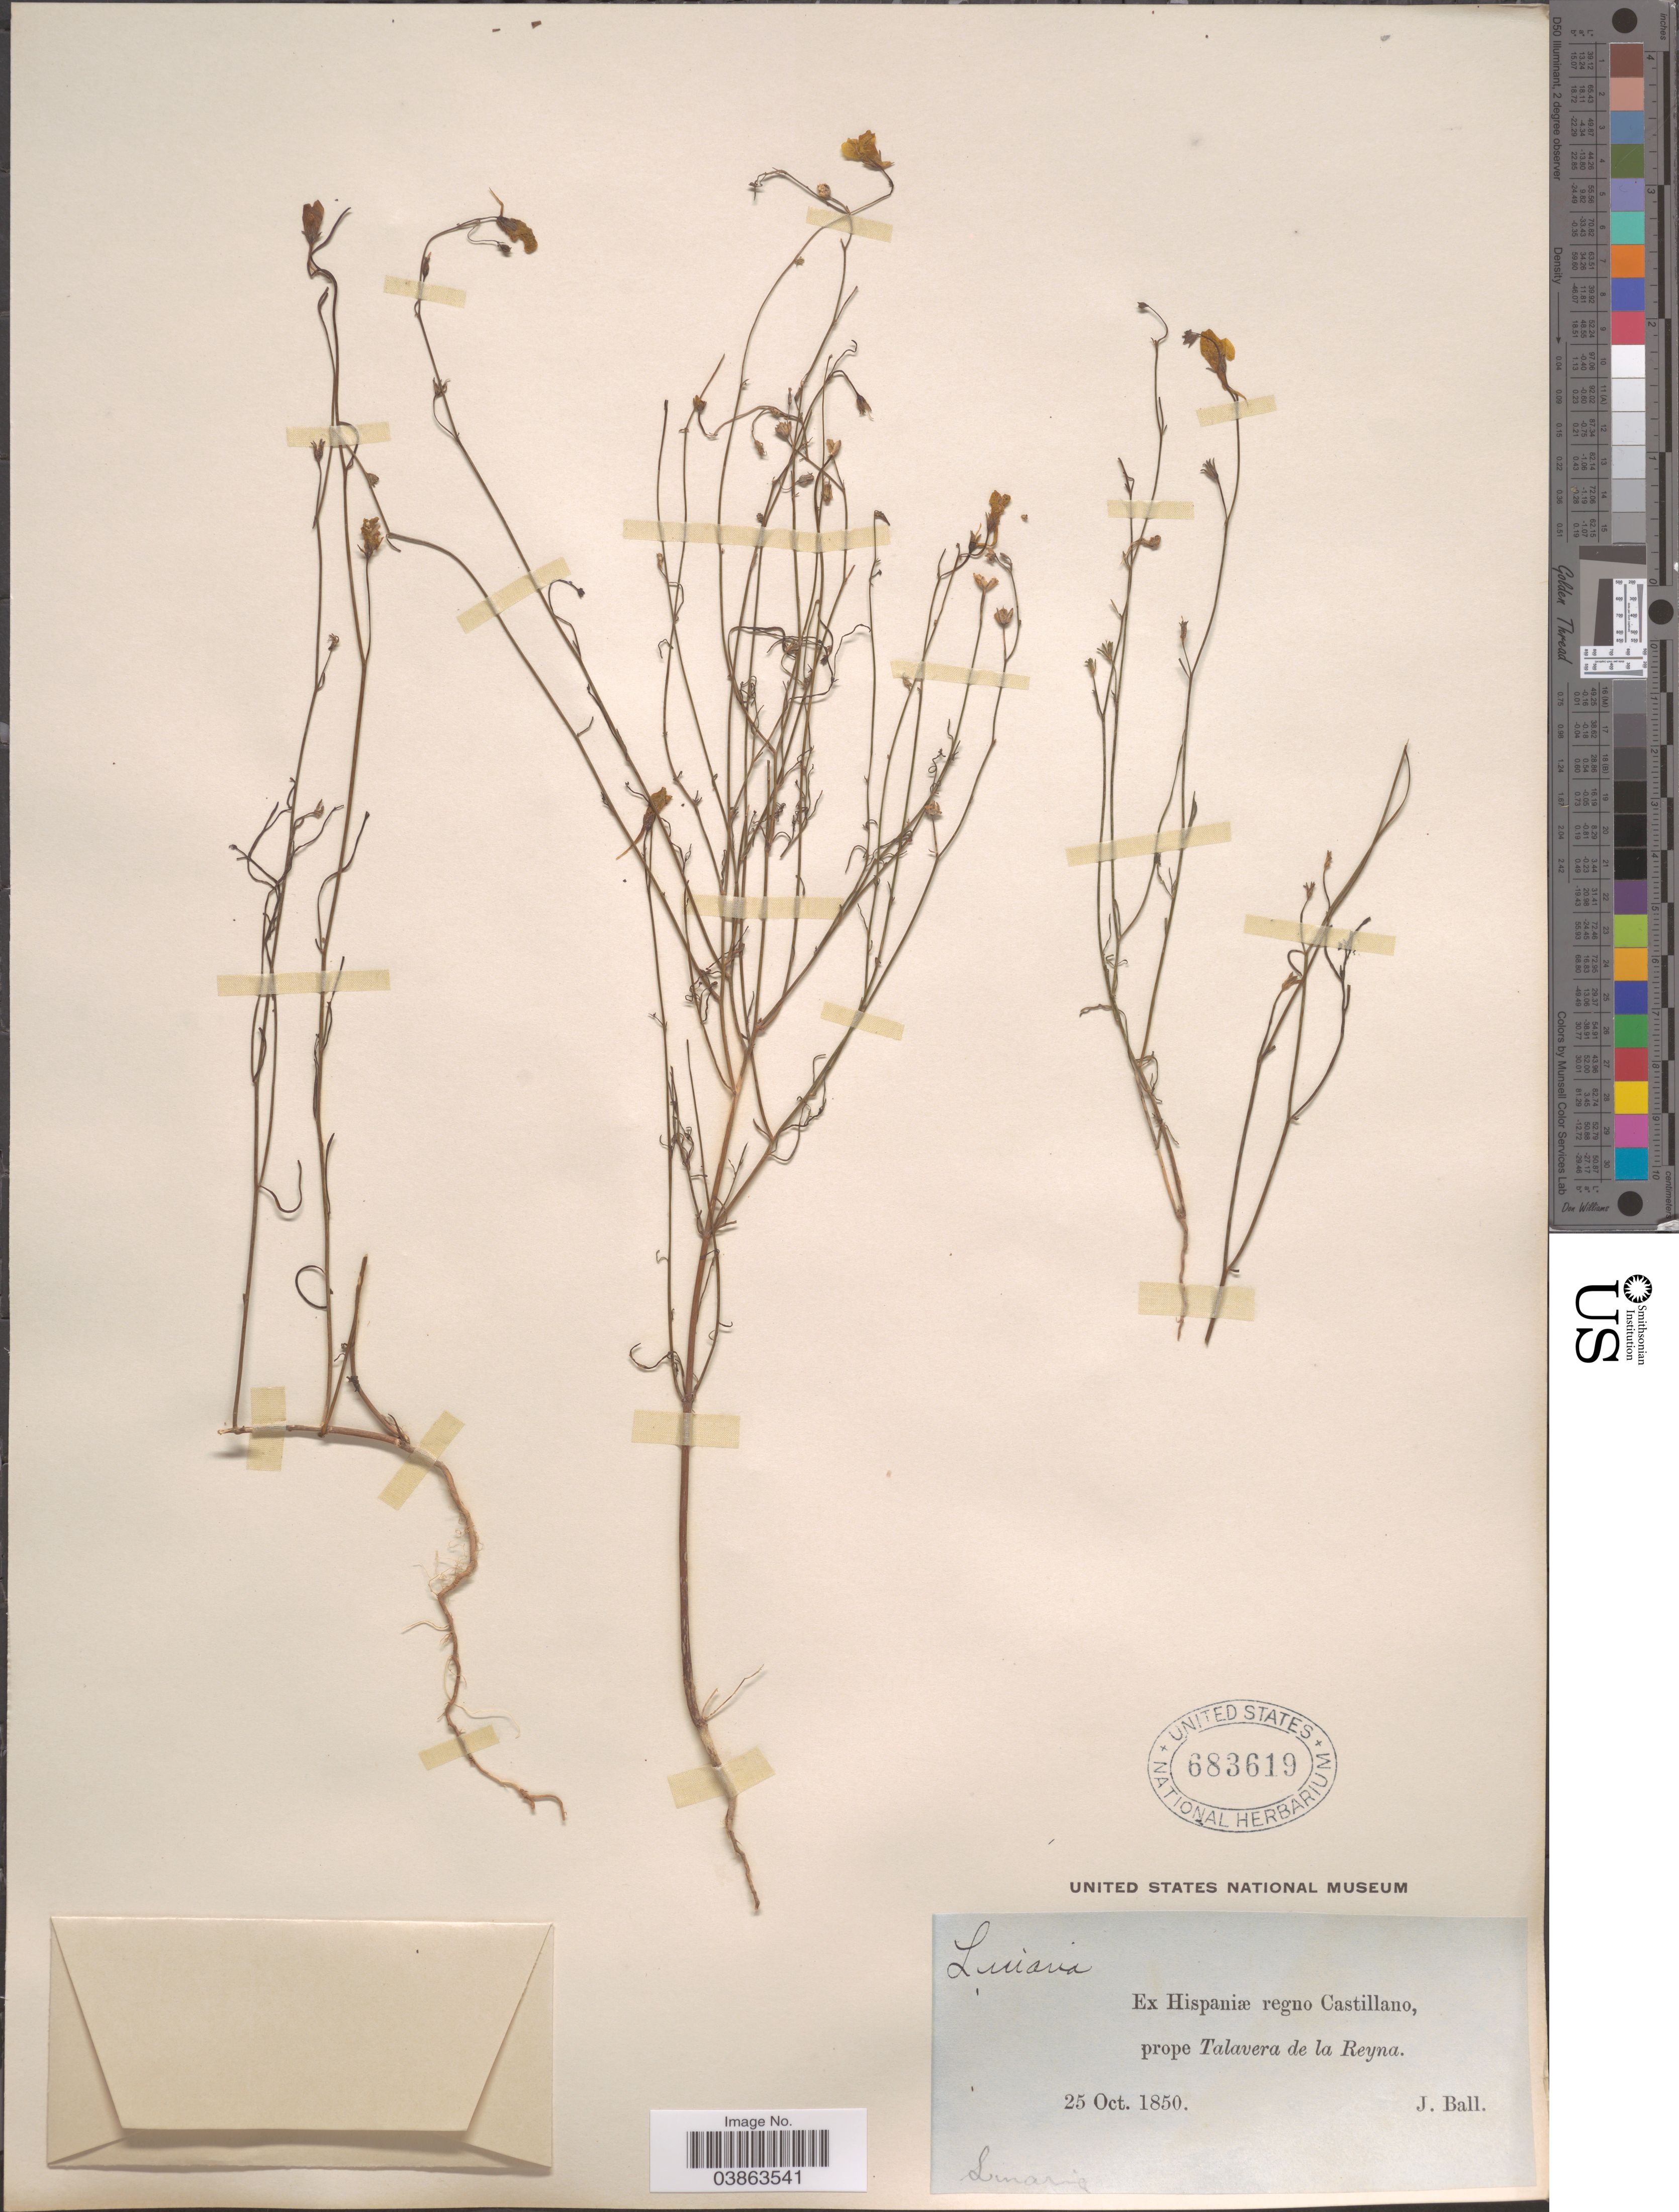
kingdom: Plantae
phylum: Tracheophyta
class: Magnoliopsida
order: Lamiales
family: Plantaginaceae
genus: Linaria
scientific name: Linaria sp.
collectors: J. Ball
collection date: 1850-10-25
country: Spain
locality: Ex Hispanae regno Castillano, prope Talavera de la Reyna.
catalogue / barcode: US 683619